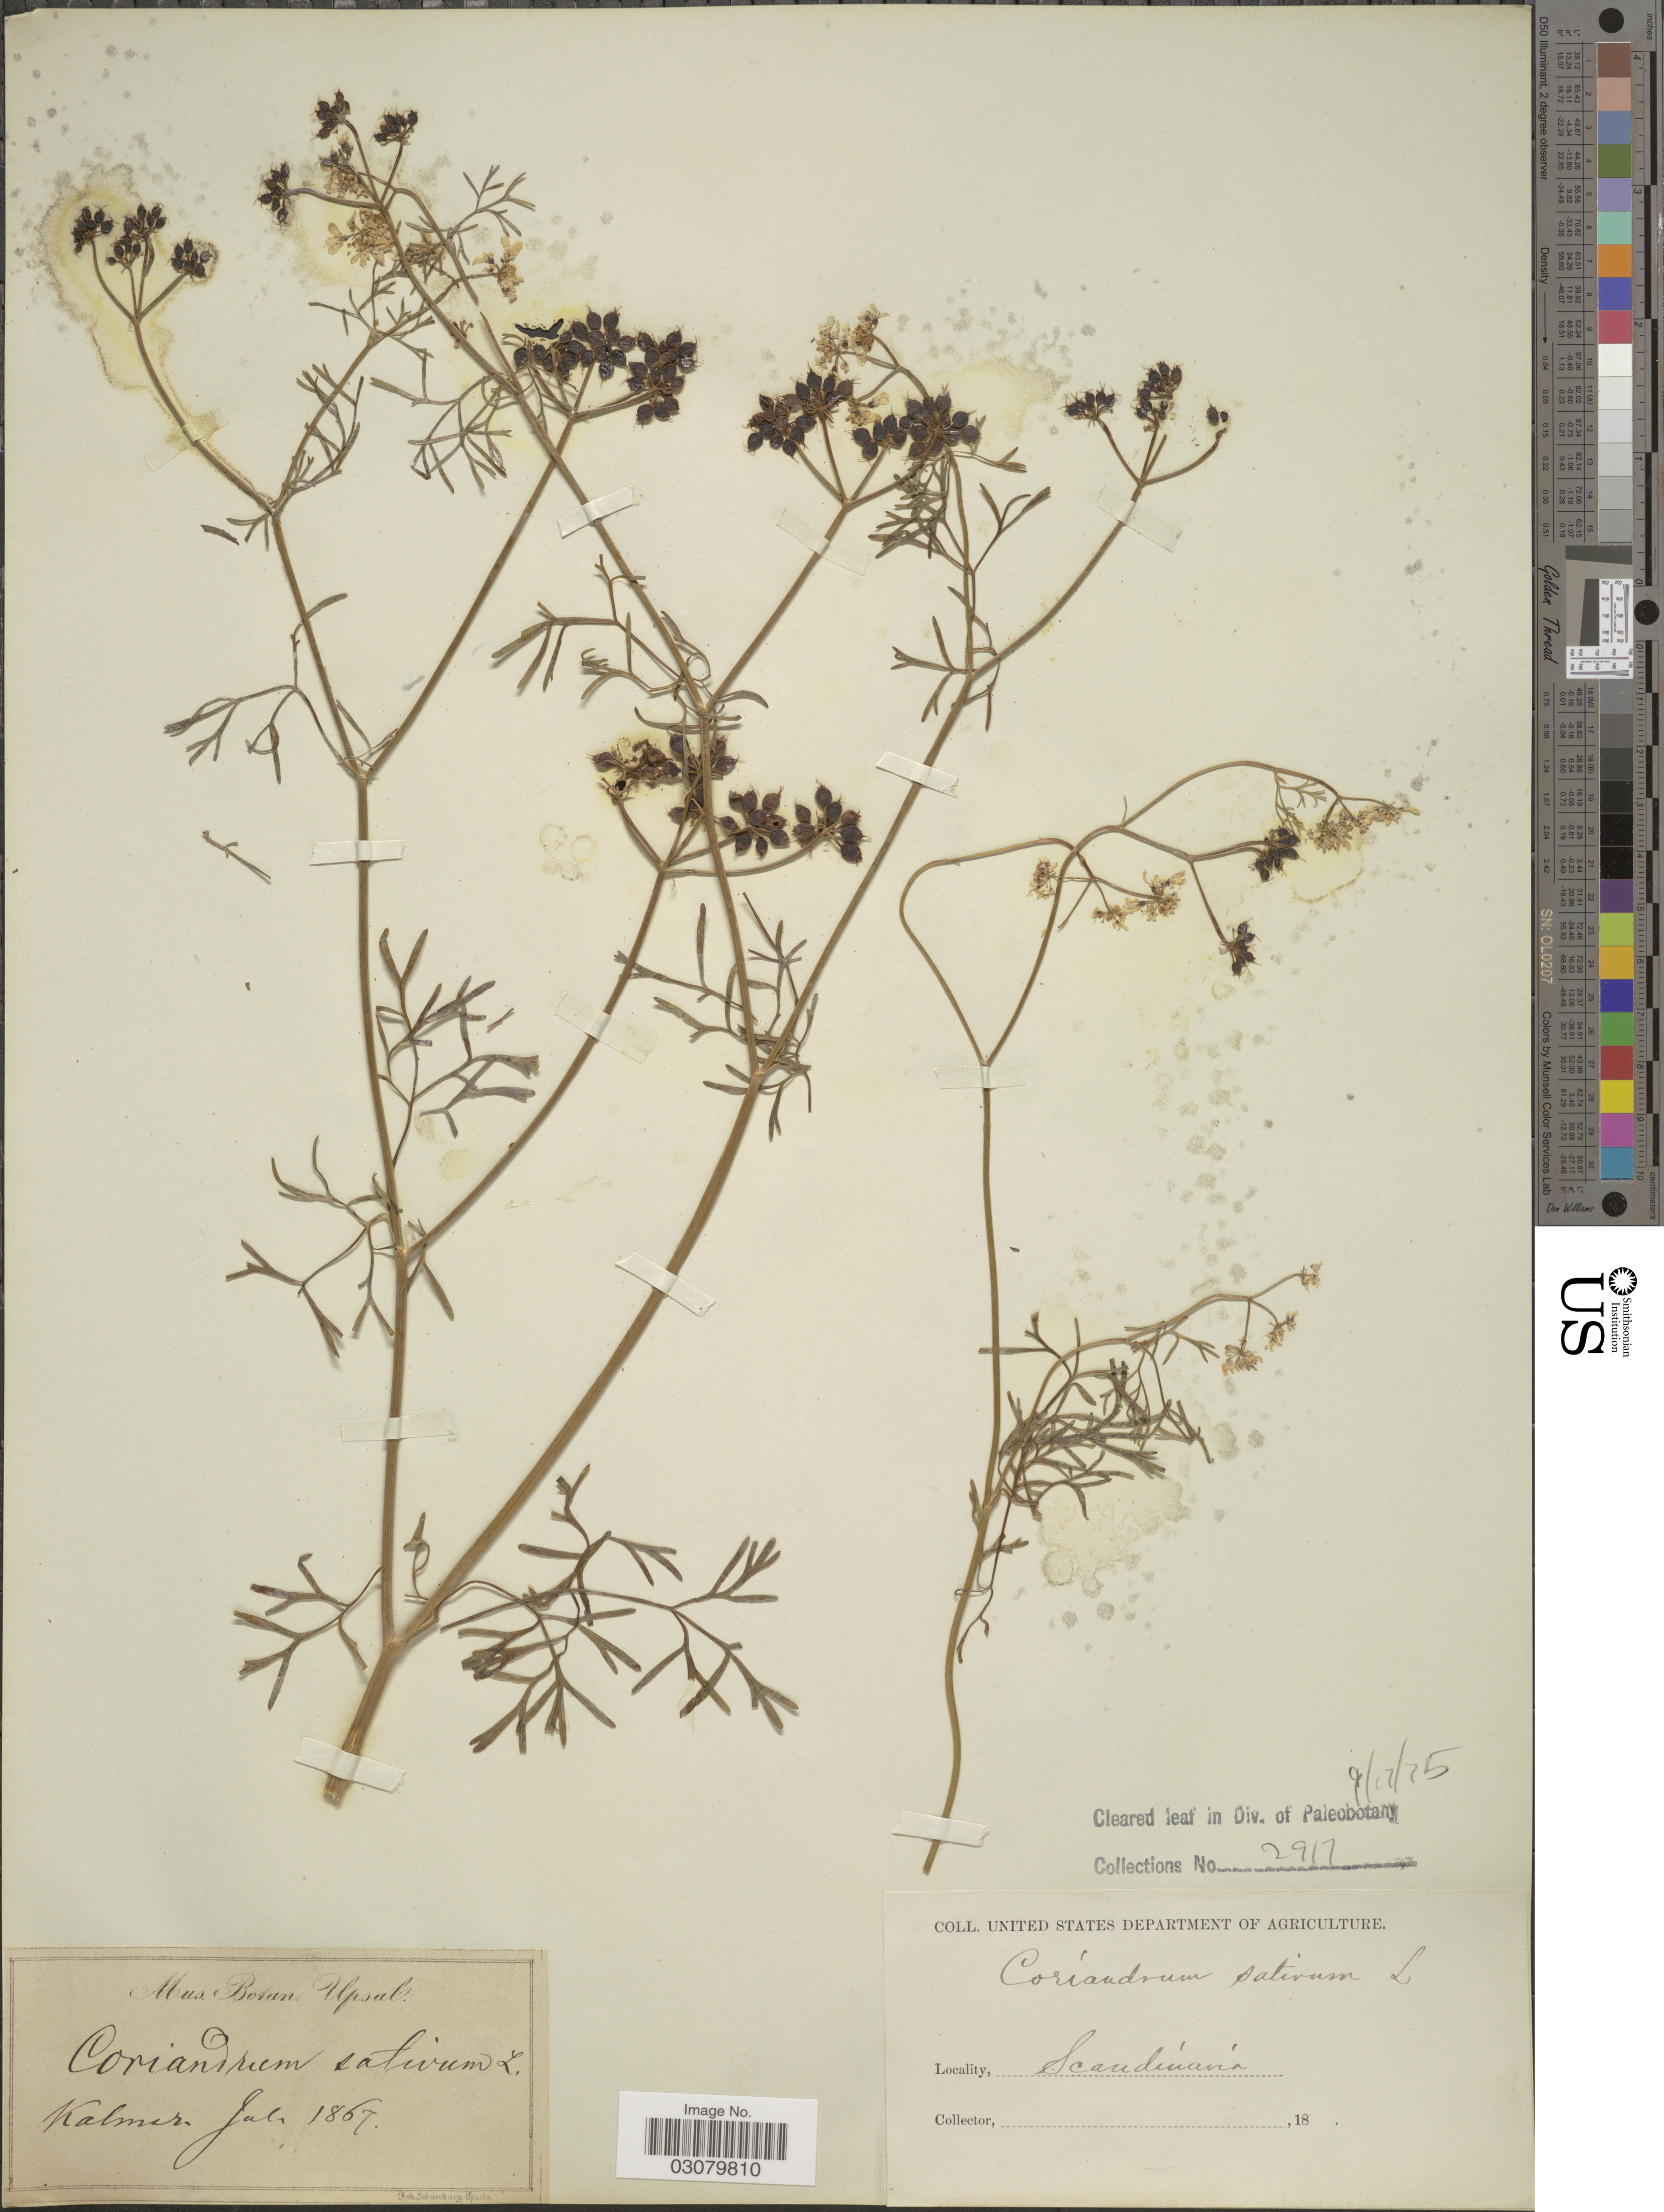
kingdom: Plantae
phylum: Tracheophyta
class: Magnoliopsida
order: Apiales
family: Apiaceae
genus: Coriandrum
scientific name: Coriandrum sativum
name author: L.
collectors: United States Department of Agriculture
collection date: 1867-07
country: Sweden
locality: Kalmar. Scandinavia.